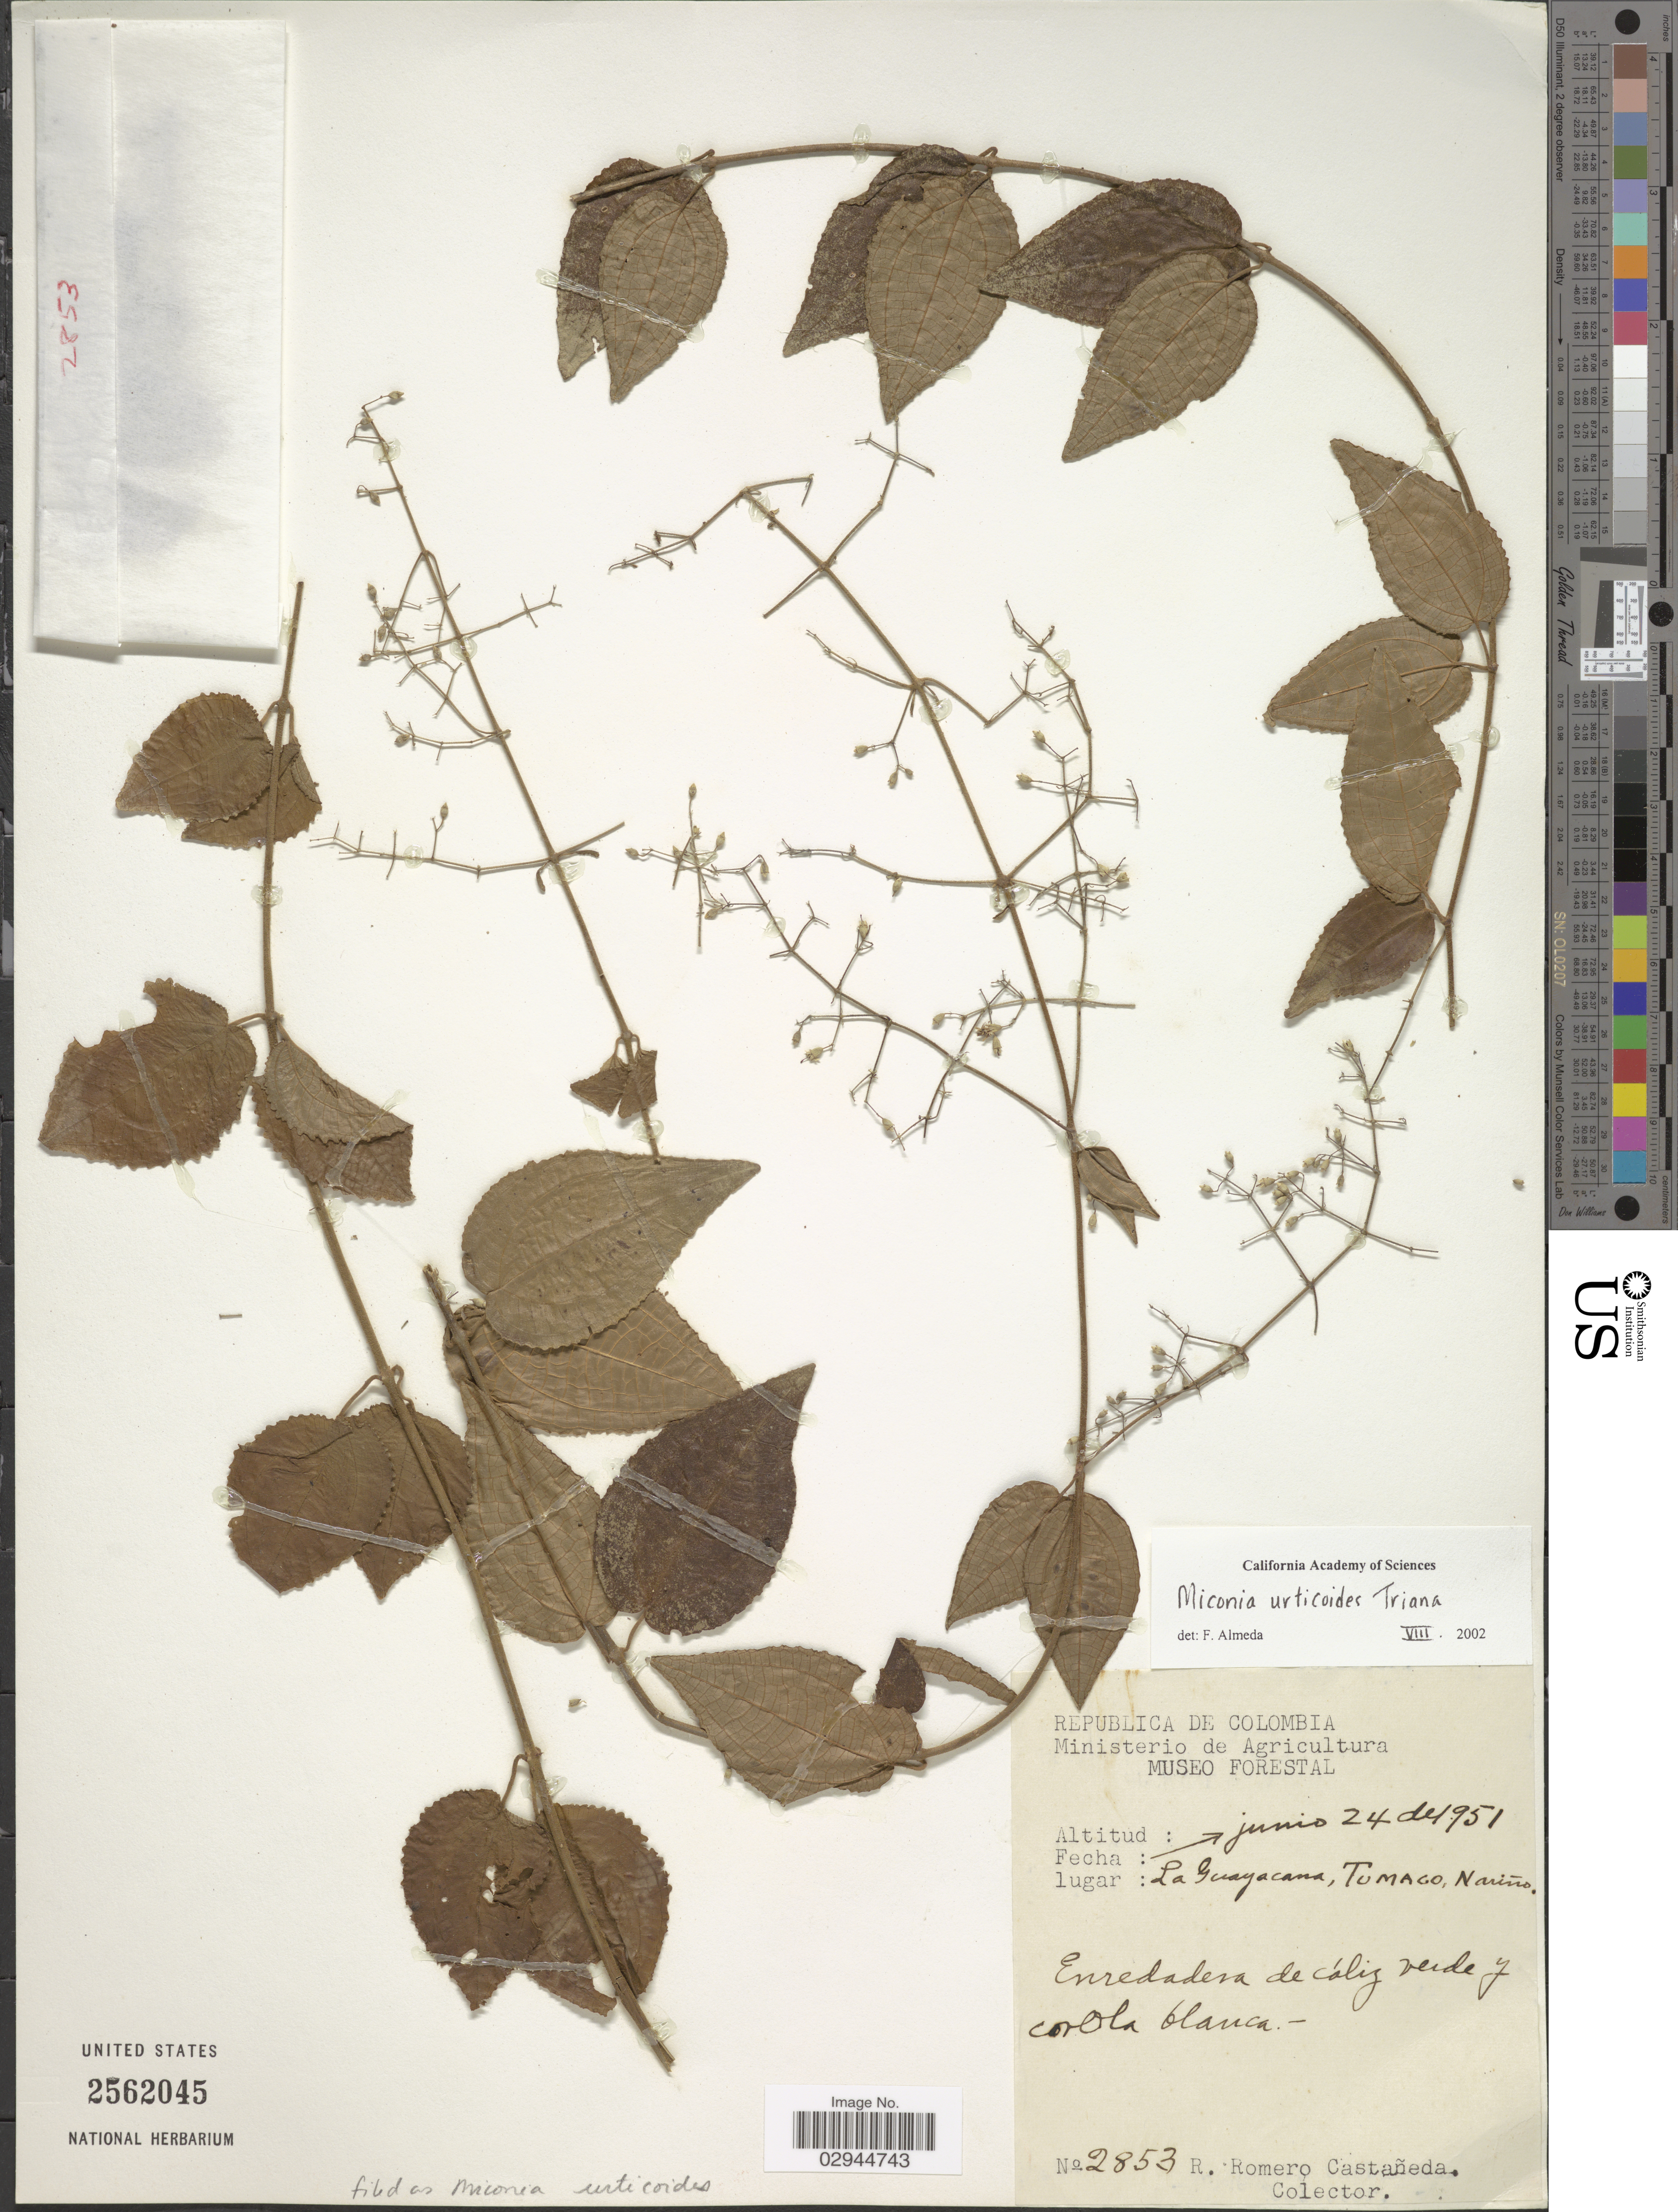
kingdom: Plantae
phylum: Tracheophyta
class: Magnoliopsida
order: Myrtales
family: Melastomataceae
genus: Miconia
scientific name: Miconia urticoides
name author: Triana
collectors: R. Romero Castañeda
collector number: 2853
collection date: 1951-12-24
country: Colombia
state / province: Nariño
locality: La Guayacana, Tumaco.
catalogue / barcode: US 2562045